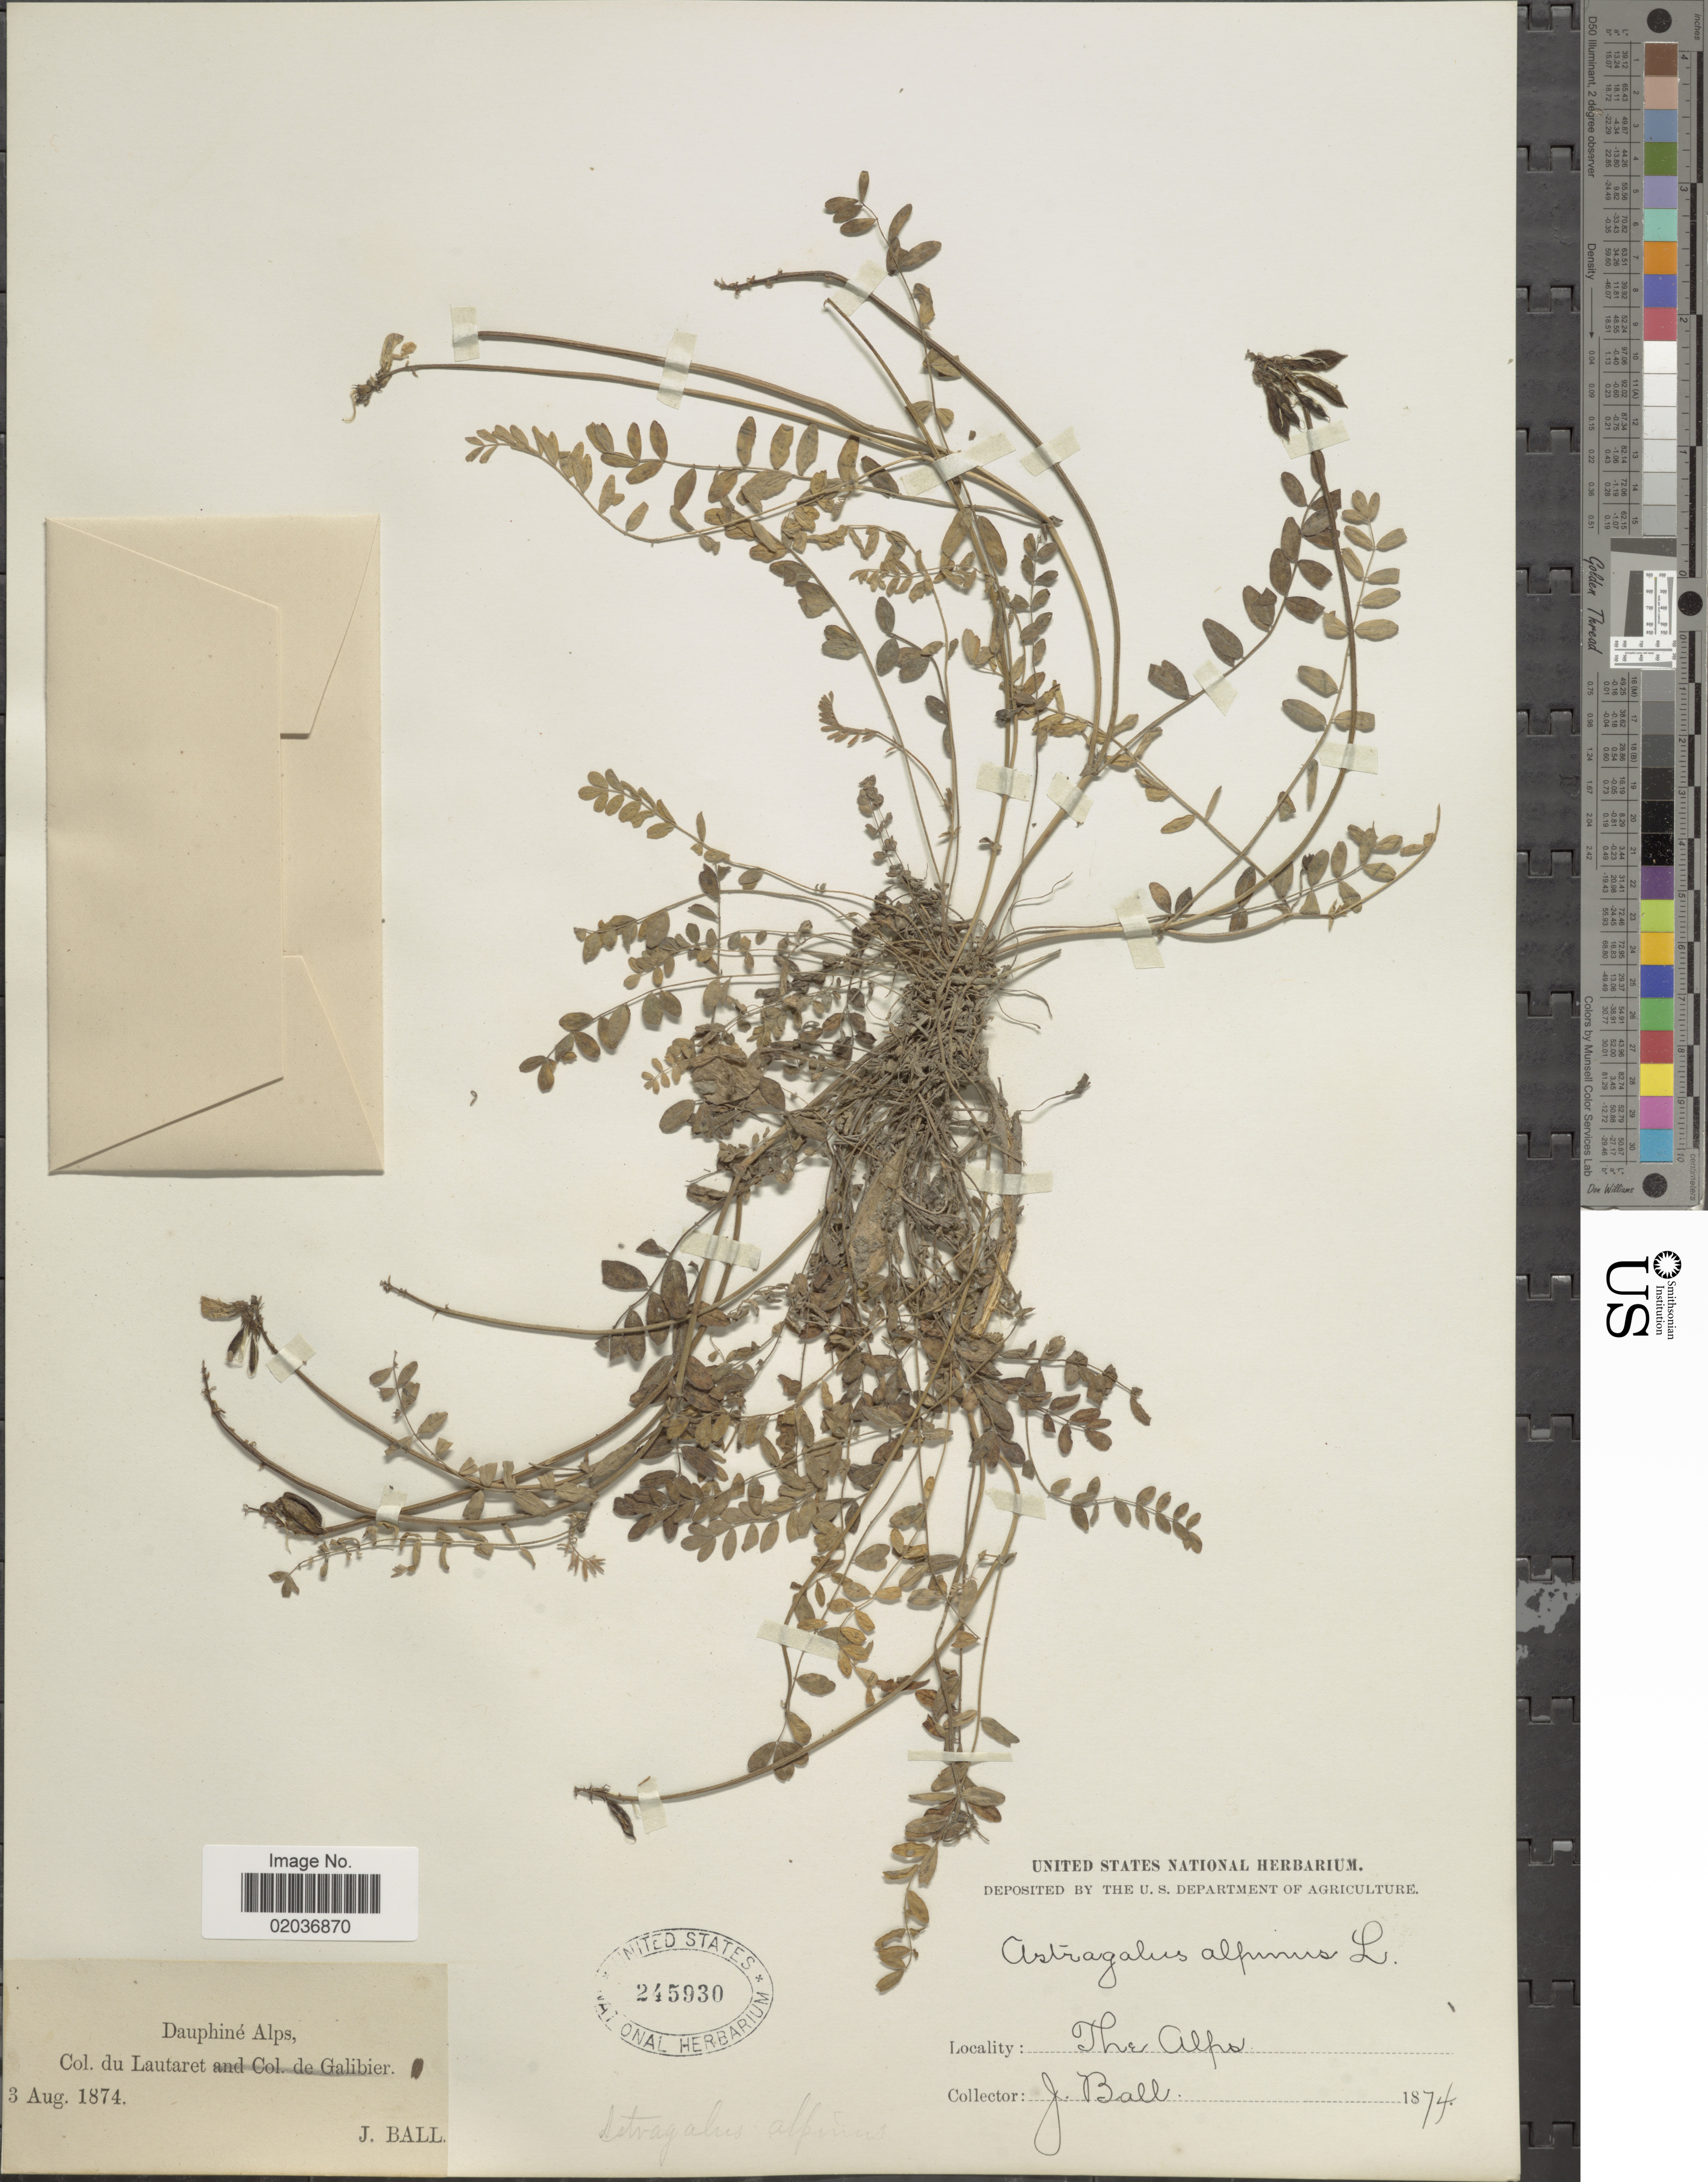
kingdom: Plantae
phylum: Tracheophyta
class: Magnoliopsida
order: Fabales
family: Fabaceae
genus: Astragalus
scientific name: Astragalus alpinus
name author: L.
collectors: J. Ball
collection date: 1874-08-03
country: France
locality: Dauphiné Alps, Col du Lauteret, The Alps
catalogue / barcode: US 245930